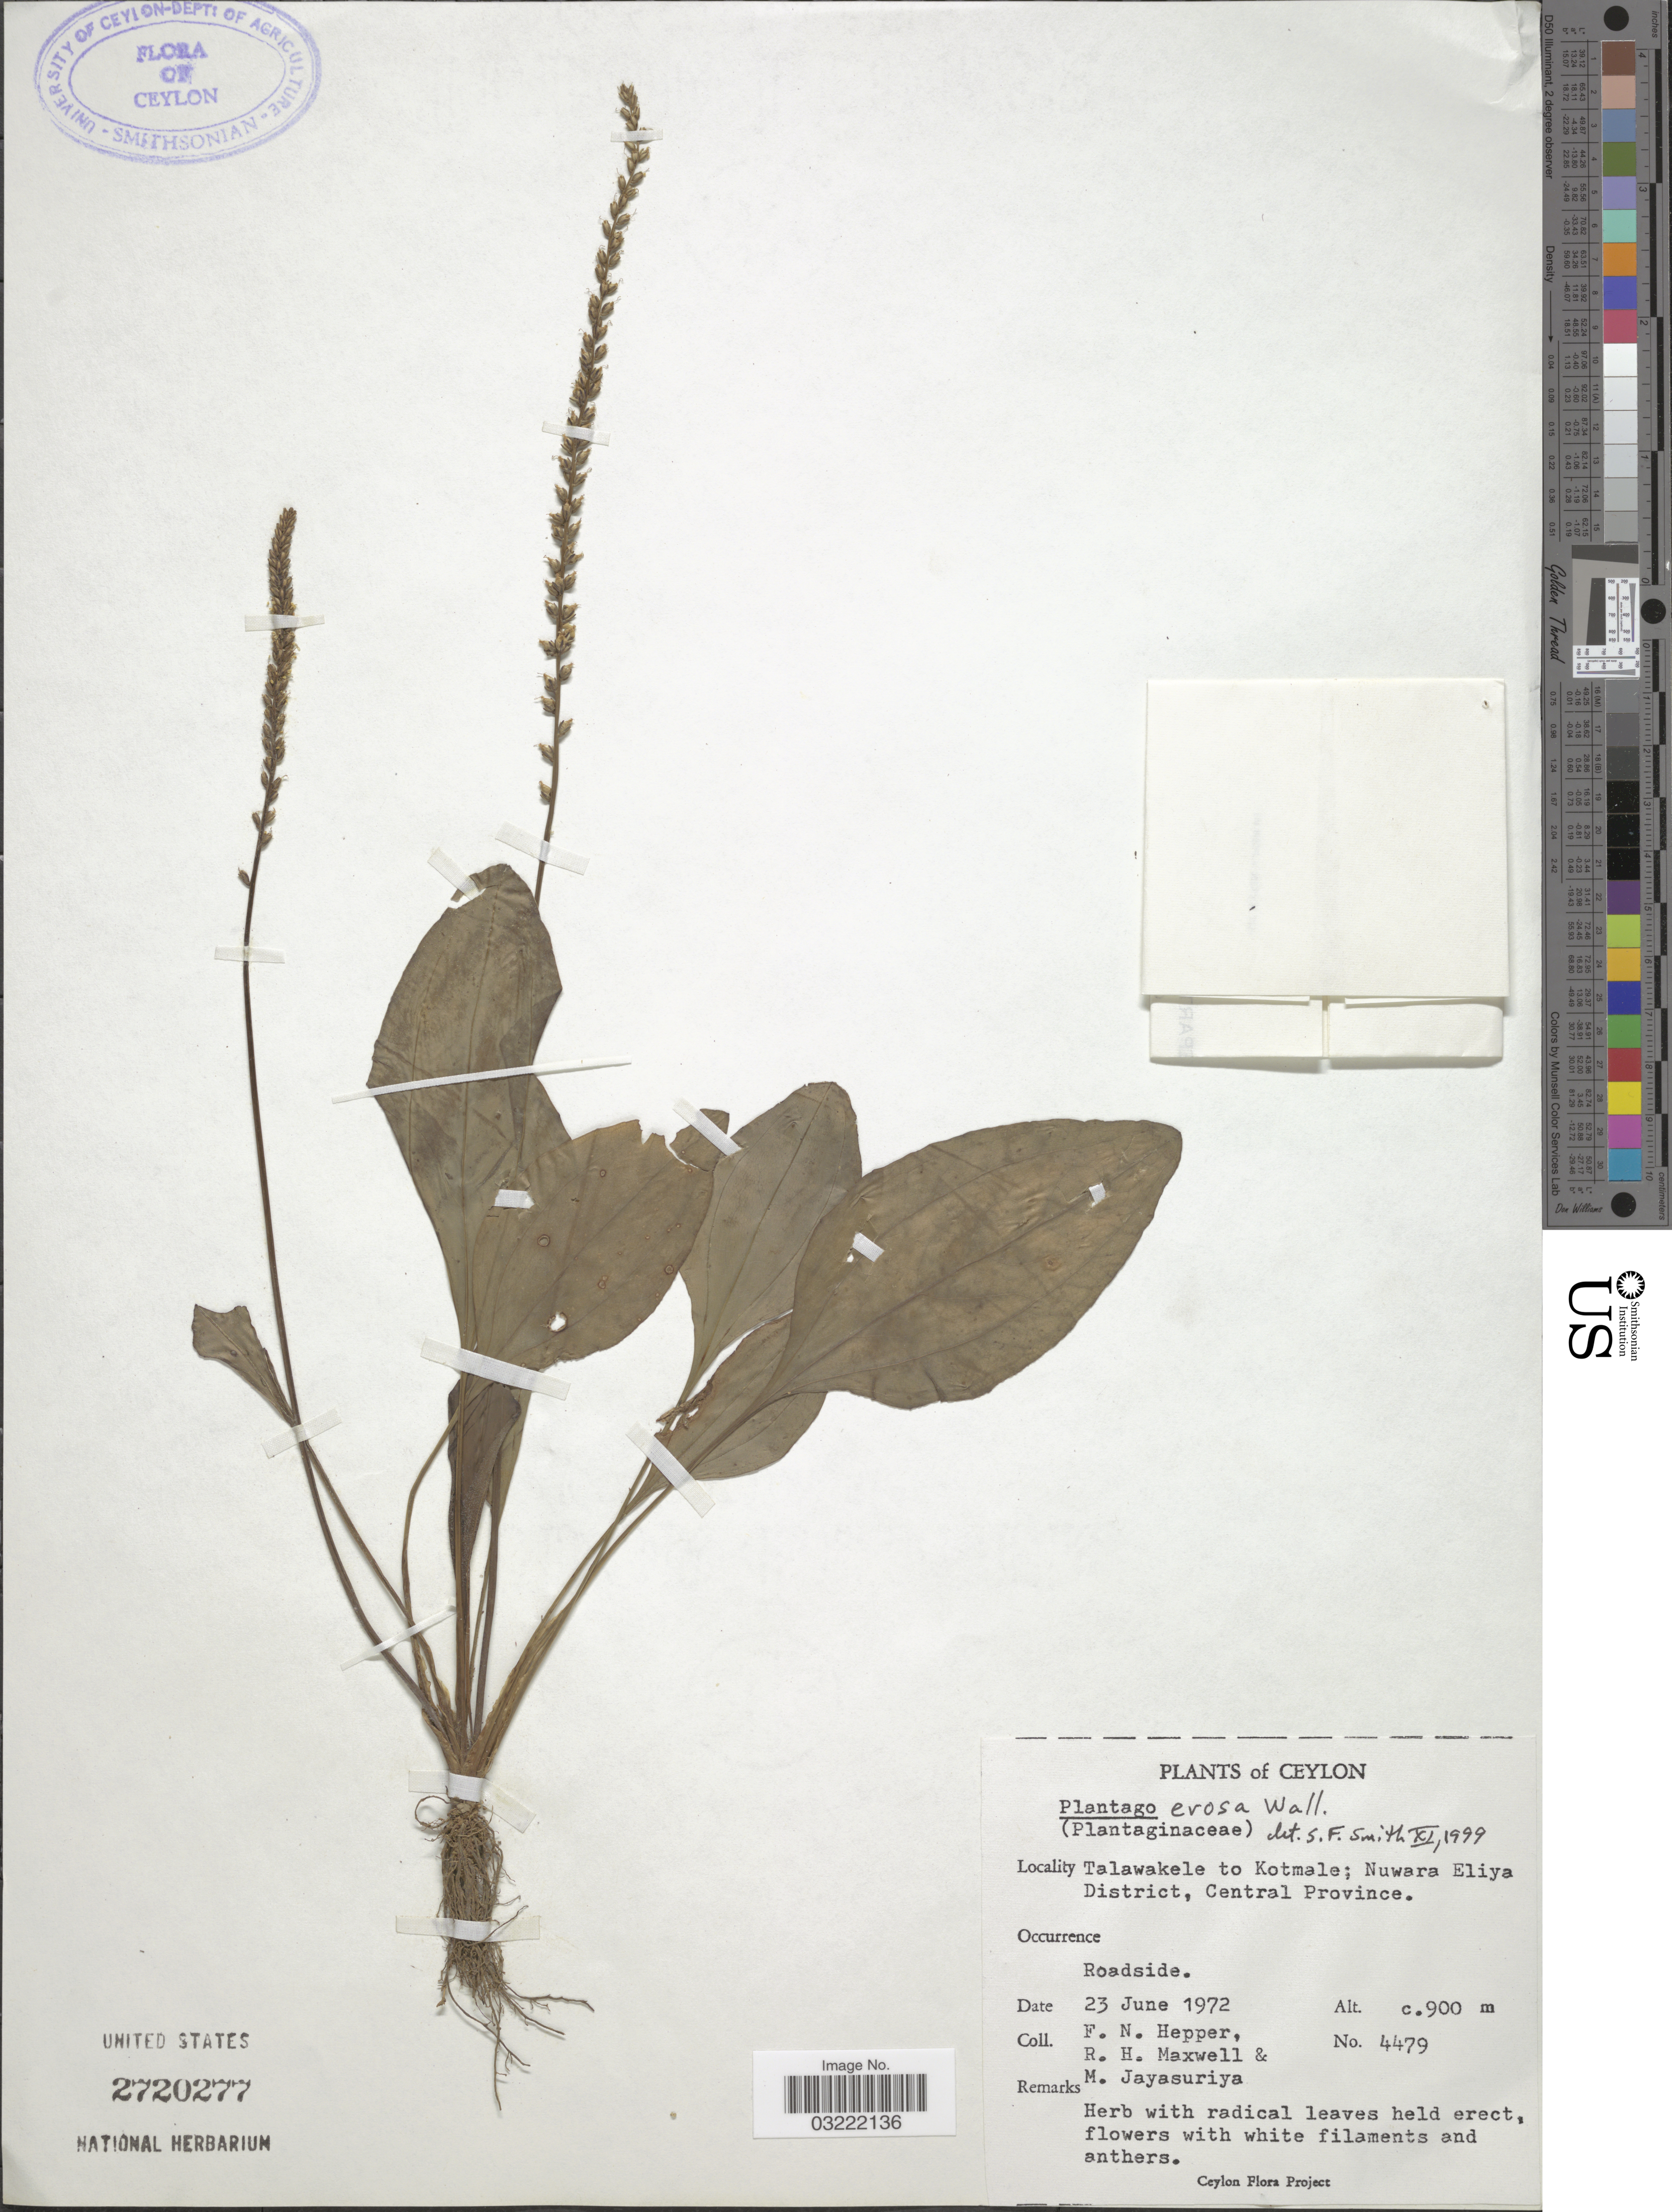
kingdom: Plantae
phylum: Tracheophyta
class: Magnoliopsida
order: Lamiales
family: Plantaginaceae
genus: Plantago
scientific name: Plantago erosa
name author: Wall.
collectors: F. Hepper, R. Maxwell & M. Jayasuriya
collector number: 4479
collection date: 1972-06-23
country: Sri Lanka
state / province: Central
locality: Ceylon. Talawakele to Kotmale; Nuwara Eliya District.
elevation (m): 900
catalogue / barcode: US 2720277